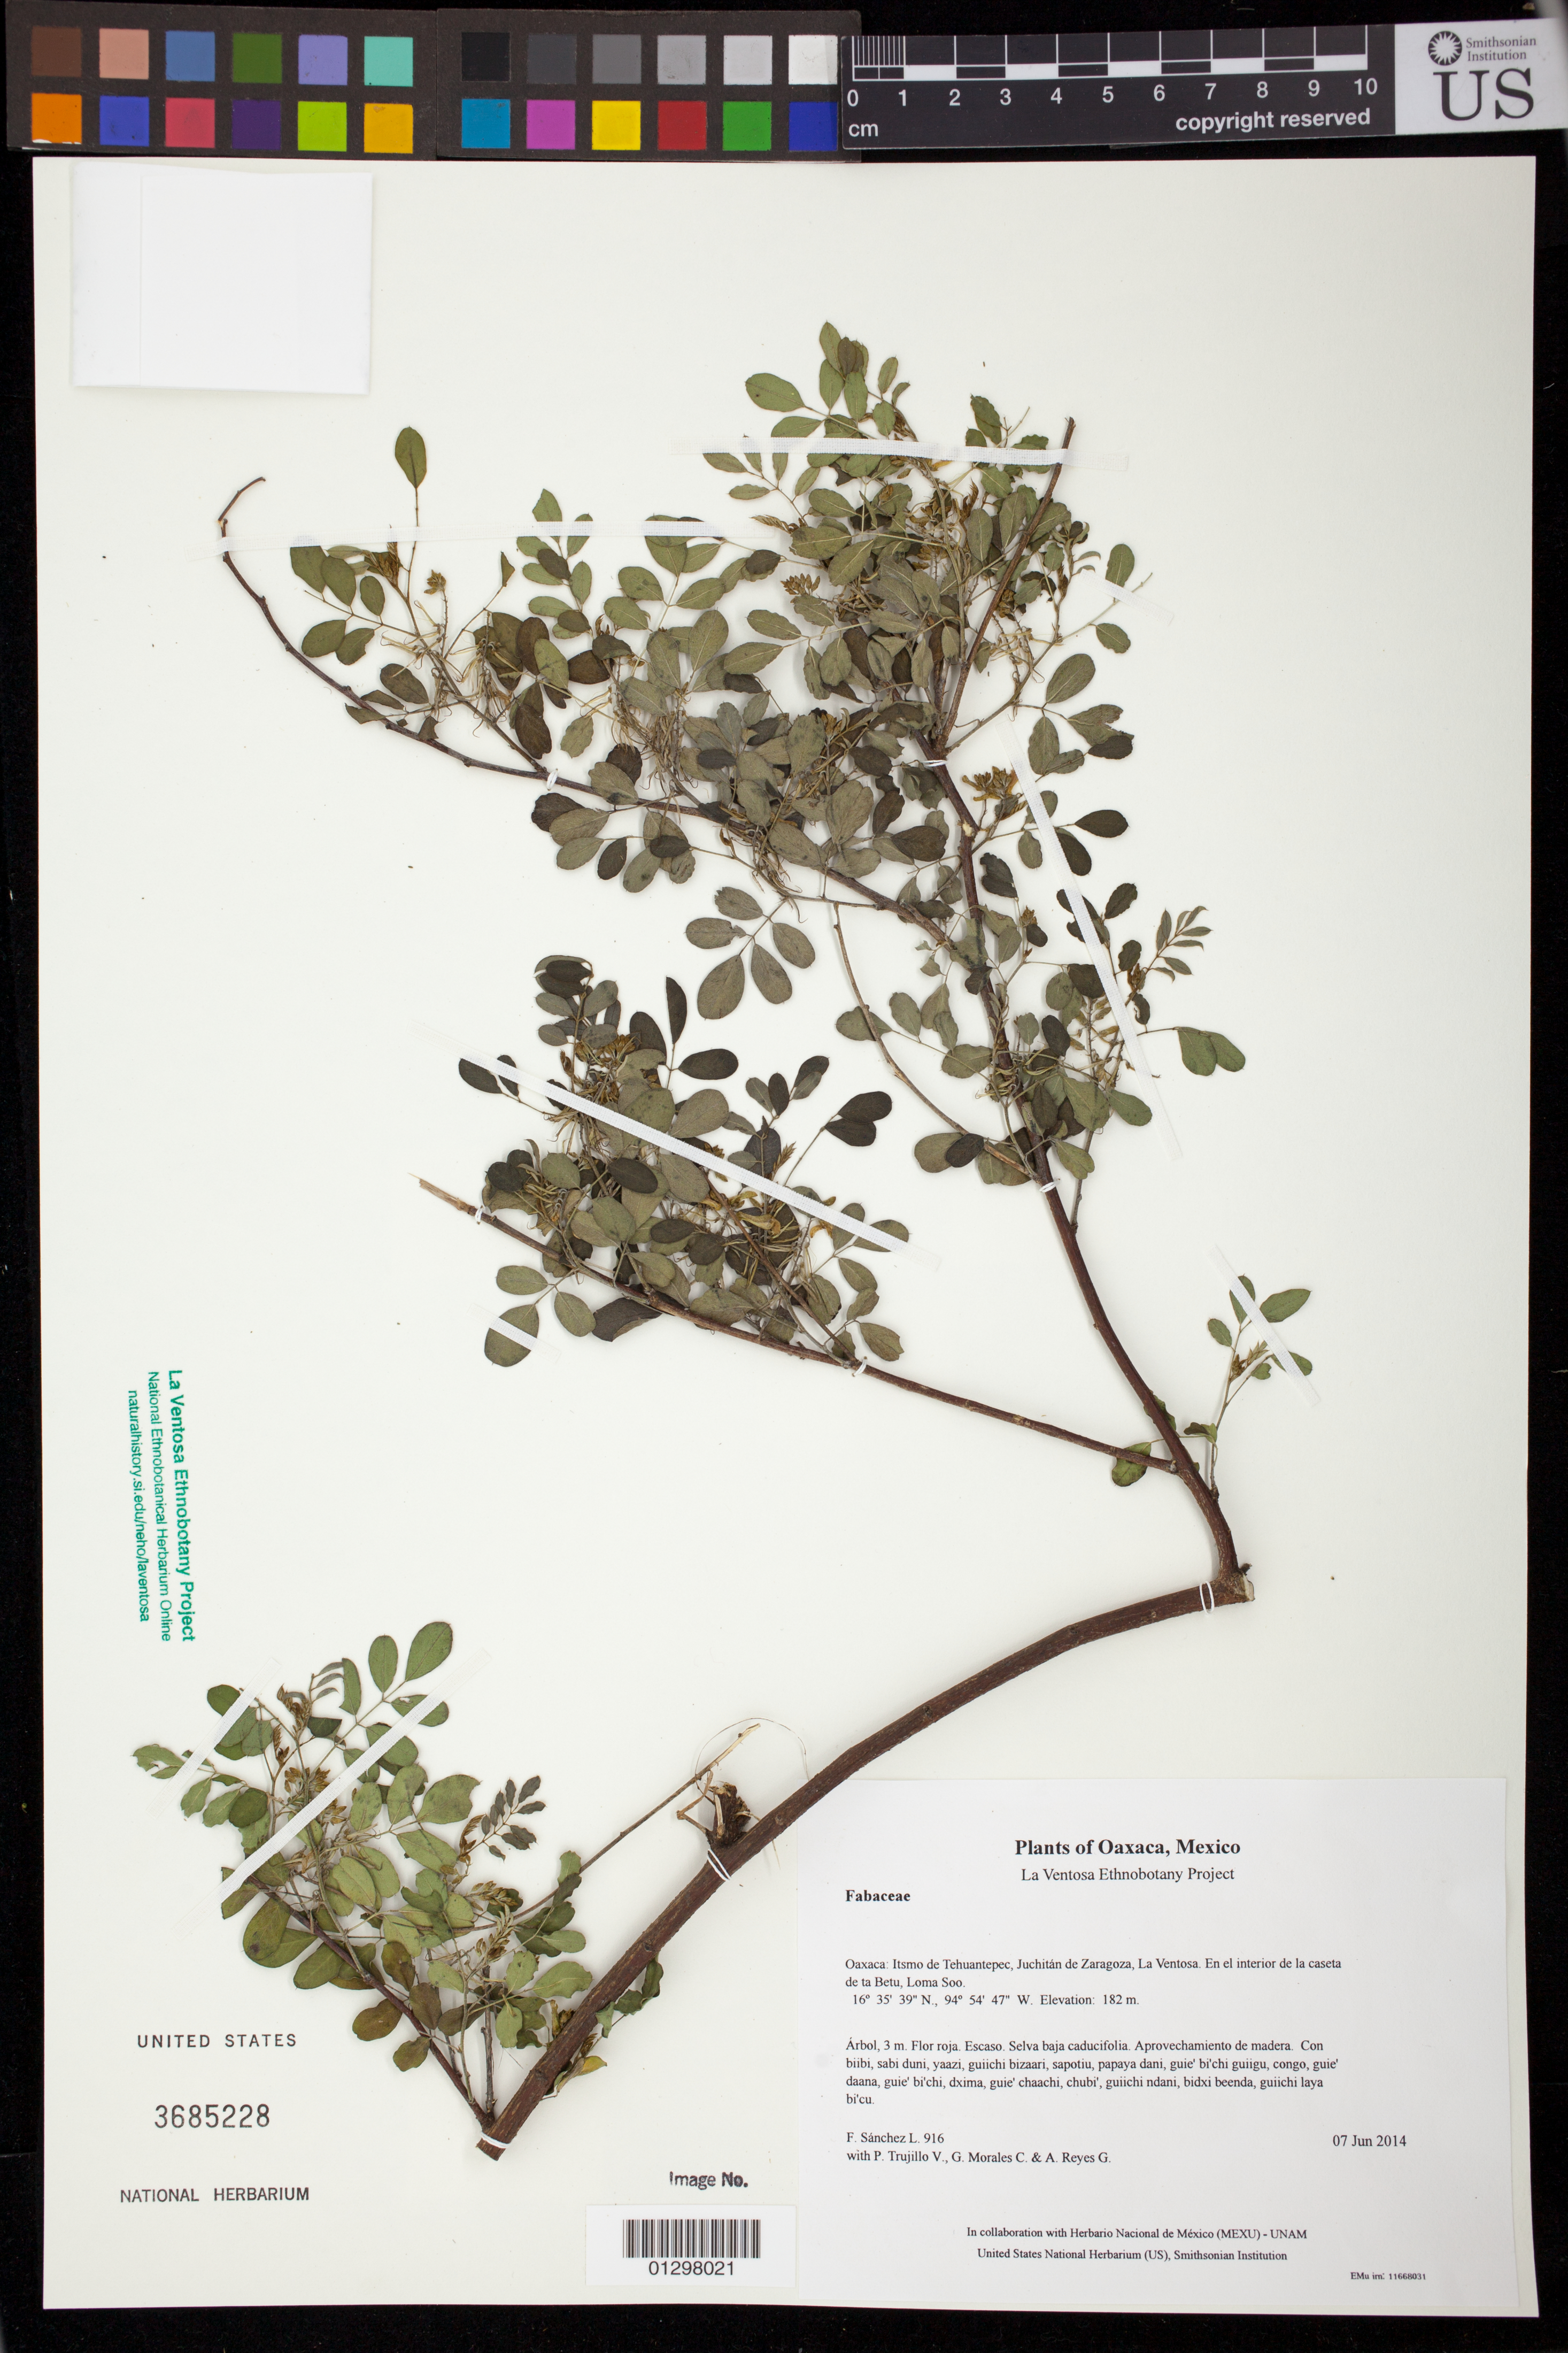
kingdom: Plantae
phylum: Tracheophyta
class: Magnoliopsida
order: Fabales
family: Fabaceae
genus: Indigofera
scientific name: Indigofera lancifolia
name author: Rydb.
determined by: Cruz D., R.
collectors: F. Sánchez L., P. Trujillo V., G. Morales C. & A. Reyes G.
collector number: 916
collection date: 2014-06-07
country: Mexico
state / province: Oaxaca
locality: Itsmo de Tehuantepec, Juchitán de Zaragoza, La Ventosa. En el interior de la caseta de ta Betu, Loma Soo.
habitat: Selva baja caducifolia. Aprovechamiento de madera.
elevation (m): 182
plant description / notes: JEBOT, MEXU, SERO, US; Yaga. 3 m. Guie' naxiña'. Huaxie'.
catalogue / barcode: US 3685228